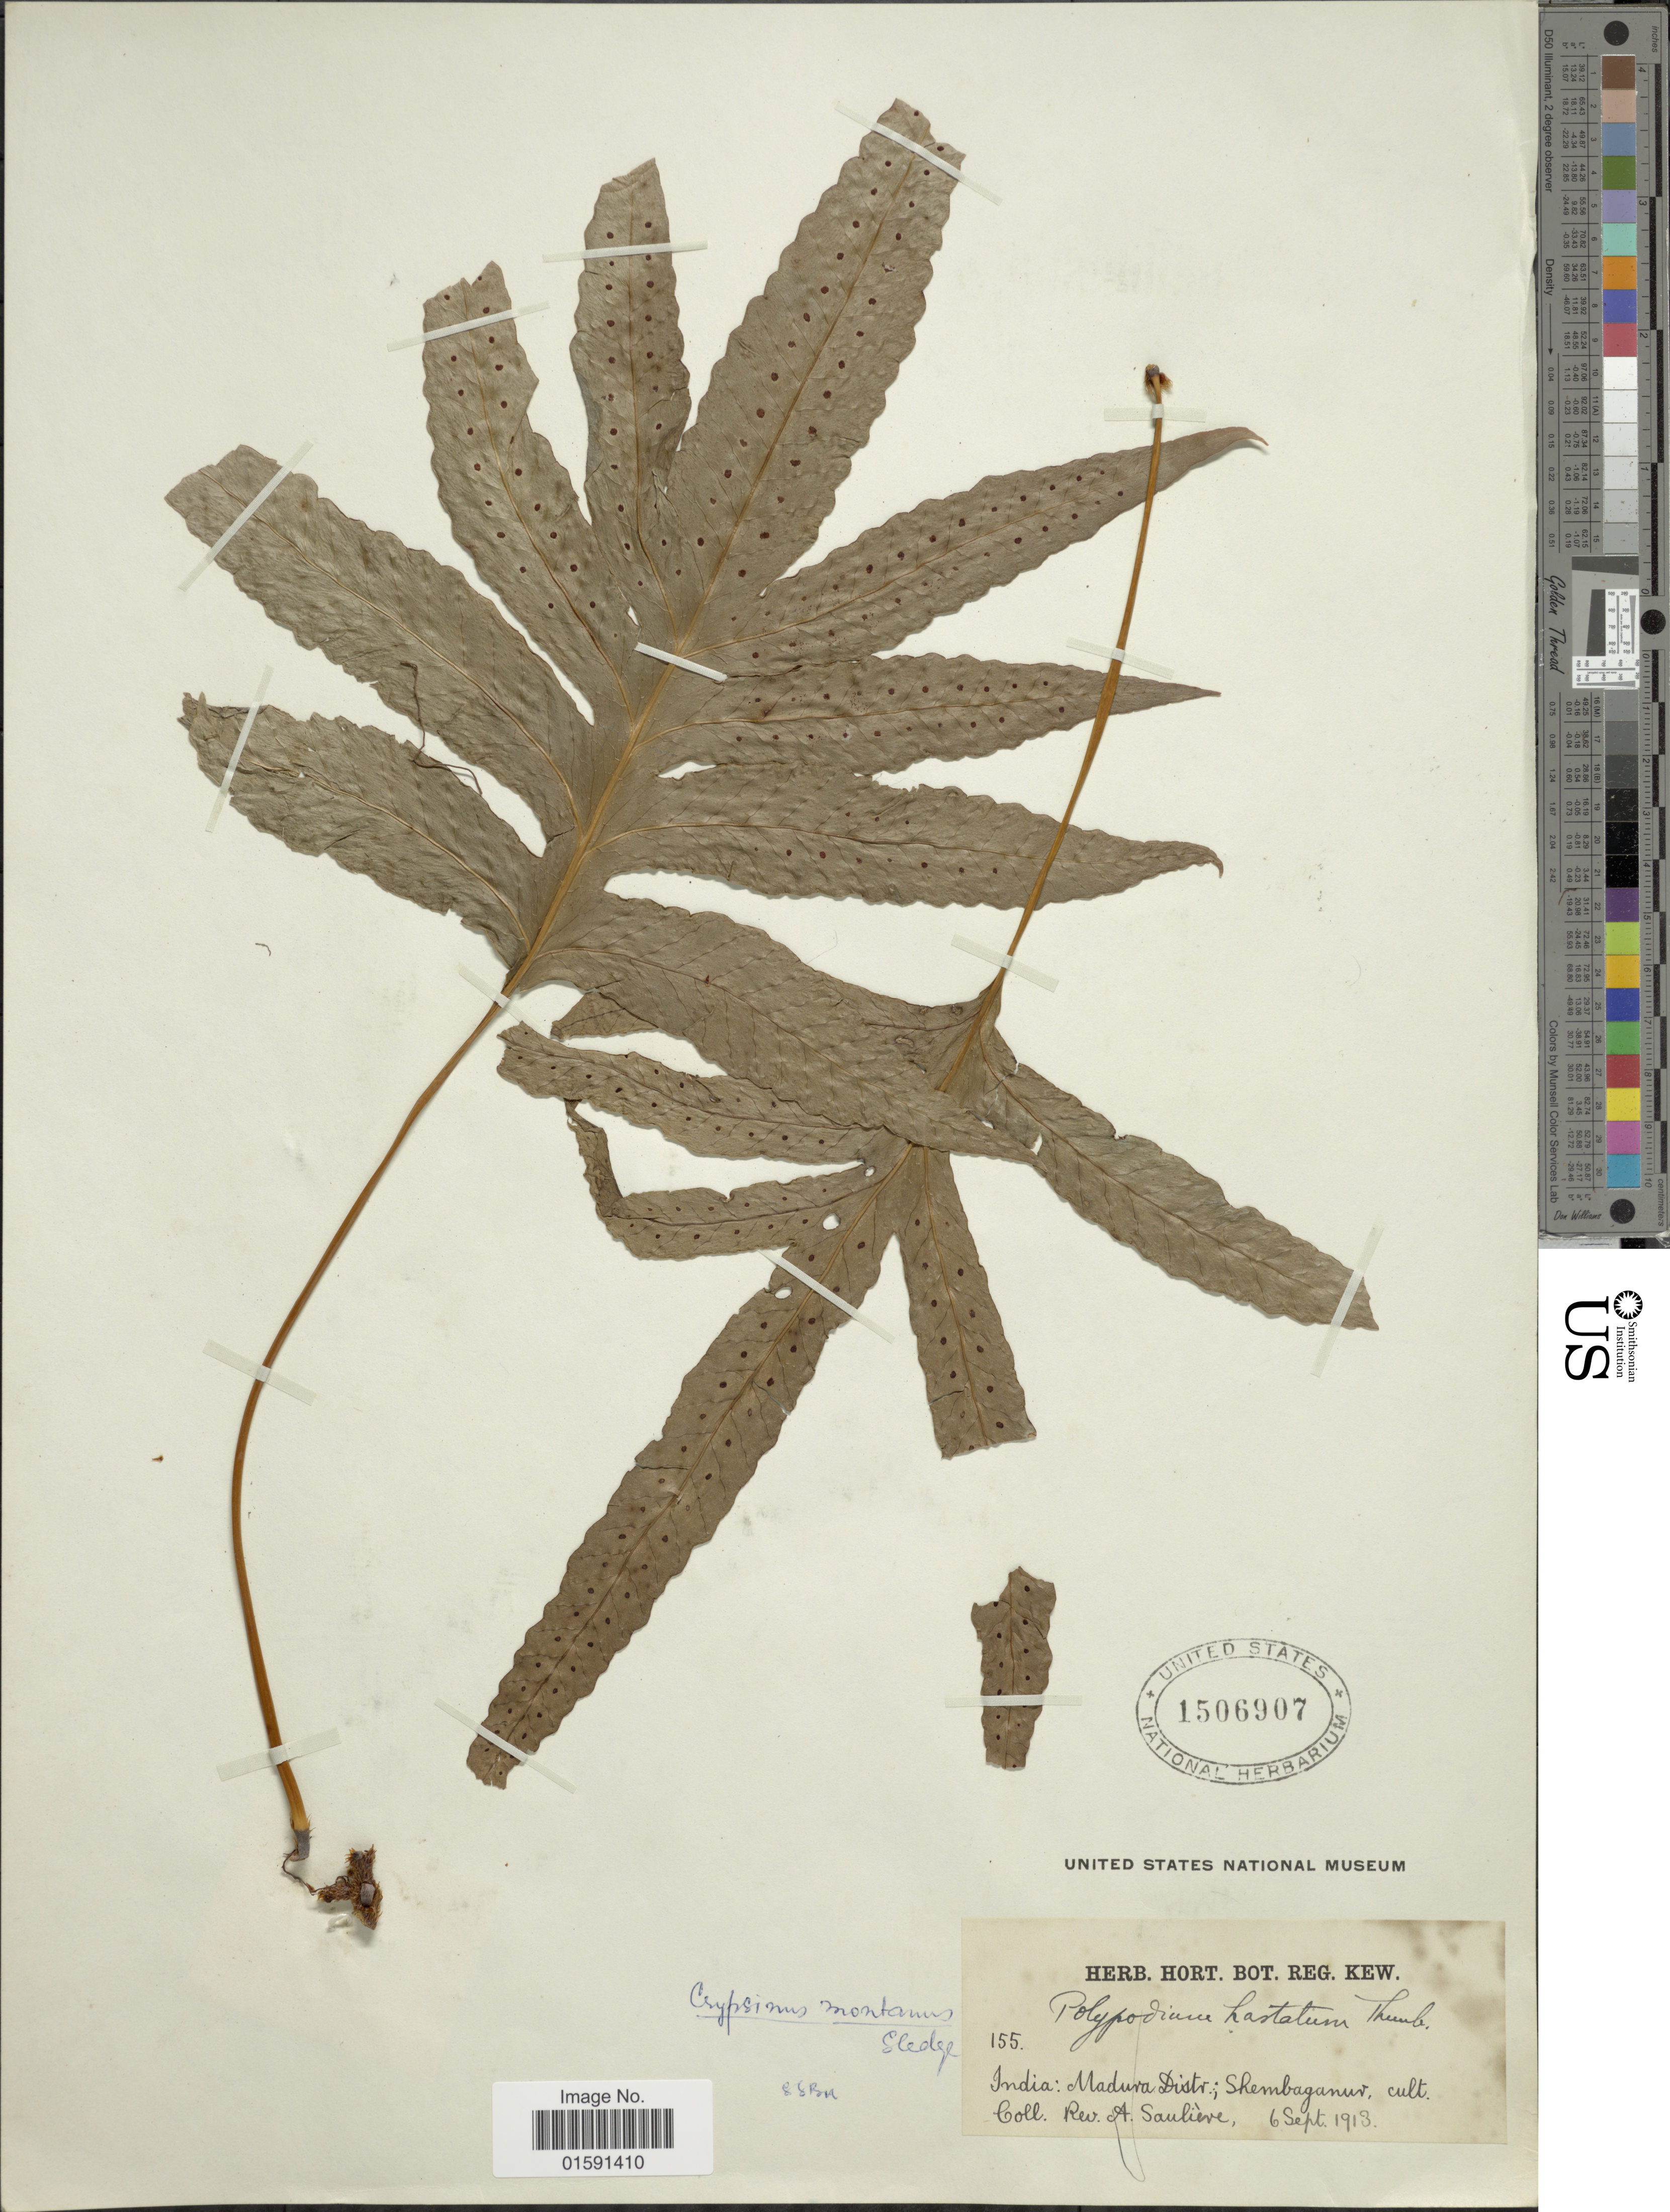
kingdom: Plantae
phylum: Tracheophyta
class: Polypodiopsida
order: Polypodiales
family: Polypodiaceae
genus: Selliguea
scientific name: Selliguea montana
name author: (Sledge) Hovenkamp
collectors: A. Sauliere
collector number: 155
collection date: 1913-09-06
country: India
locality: Madura Distr.: Shembaganur cult.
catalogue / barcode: US 1506907